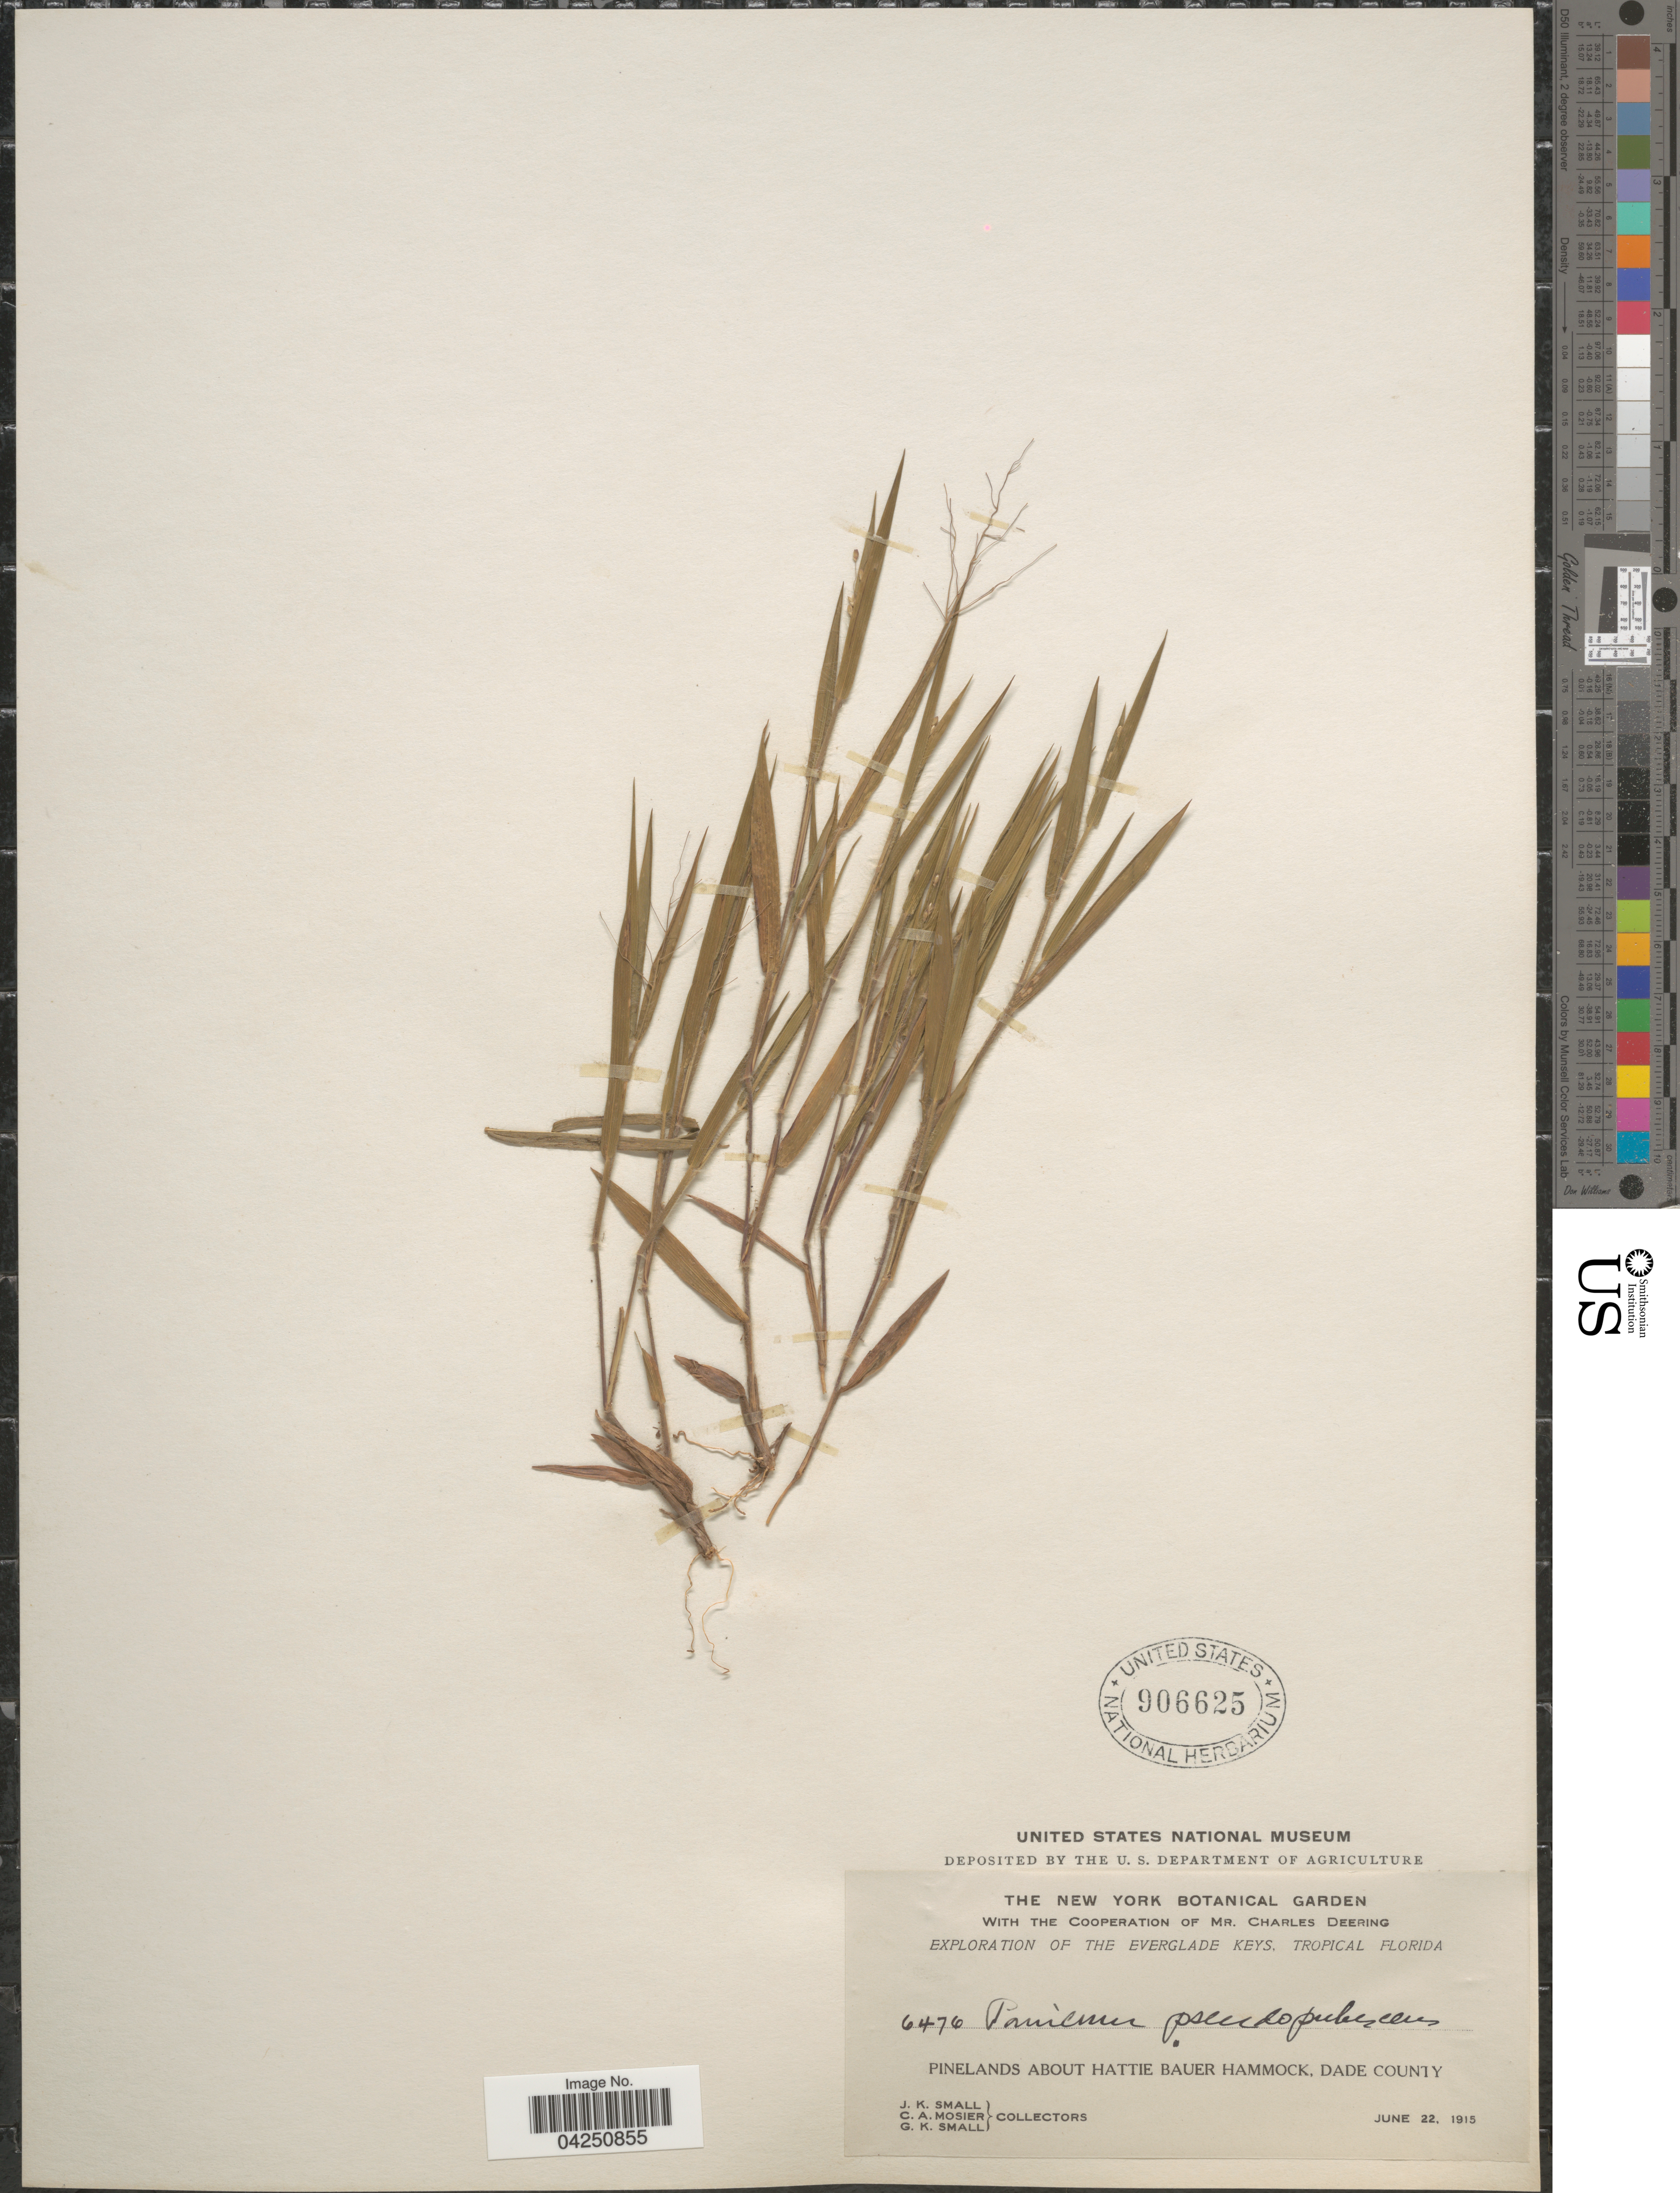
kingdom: Plantae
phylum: Tracheophyta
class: Liliopsida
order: Poales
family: Poaceae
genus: Dichanthelium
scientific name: Dichanthelium acuminatum var. acuminatum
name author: (Sw.) Gould & C.A. Clark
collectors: J. K. Small, C. A. Mosier & G. K. Small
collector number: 6476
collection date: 1915-06-22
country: United States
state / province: Florida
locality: Exploration Of The Everglade Keys, Tropical Florida. Pinelands About Hattie Bauer Hammock, Dade County.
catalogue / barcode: US 906625